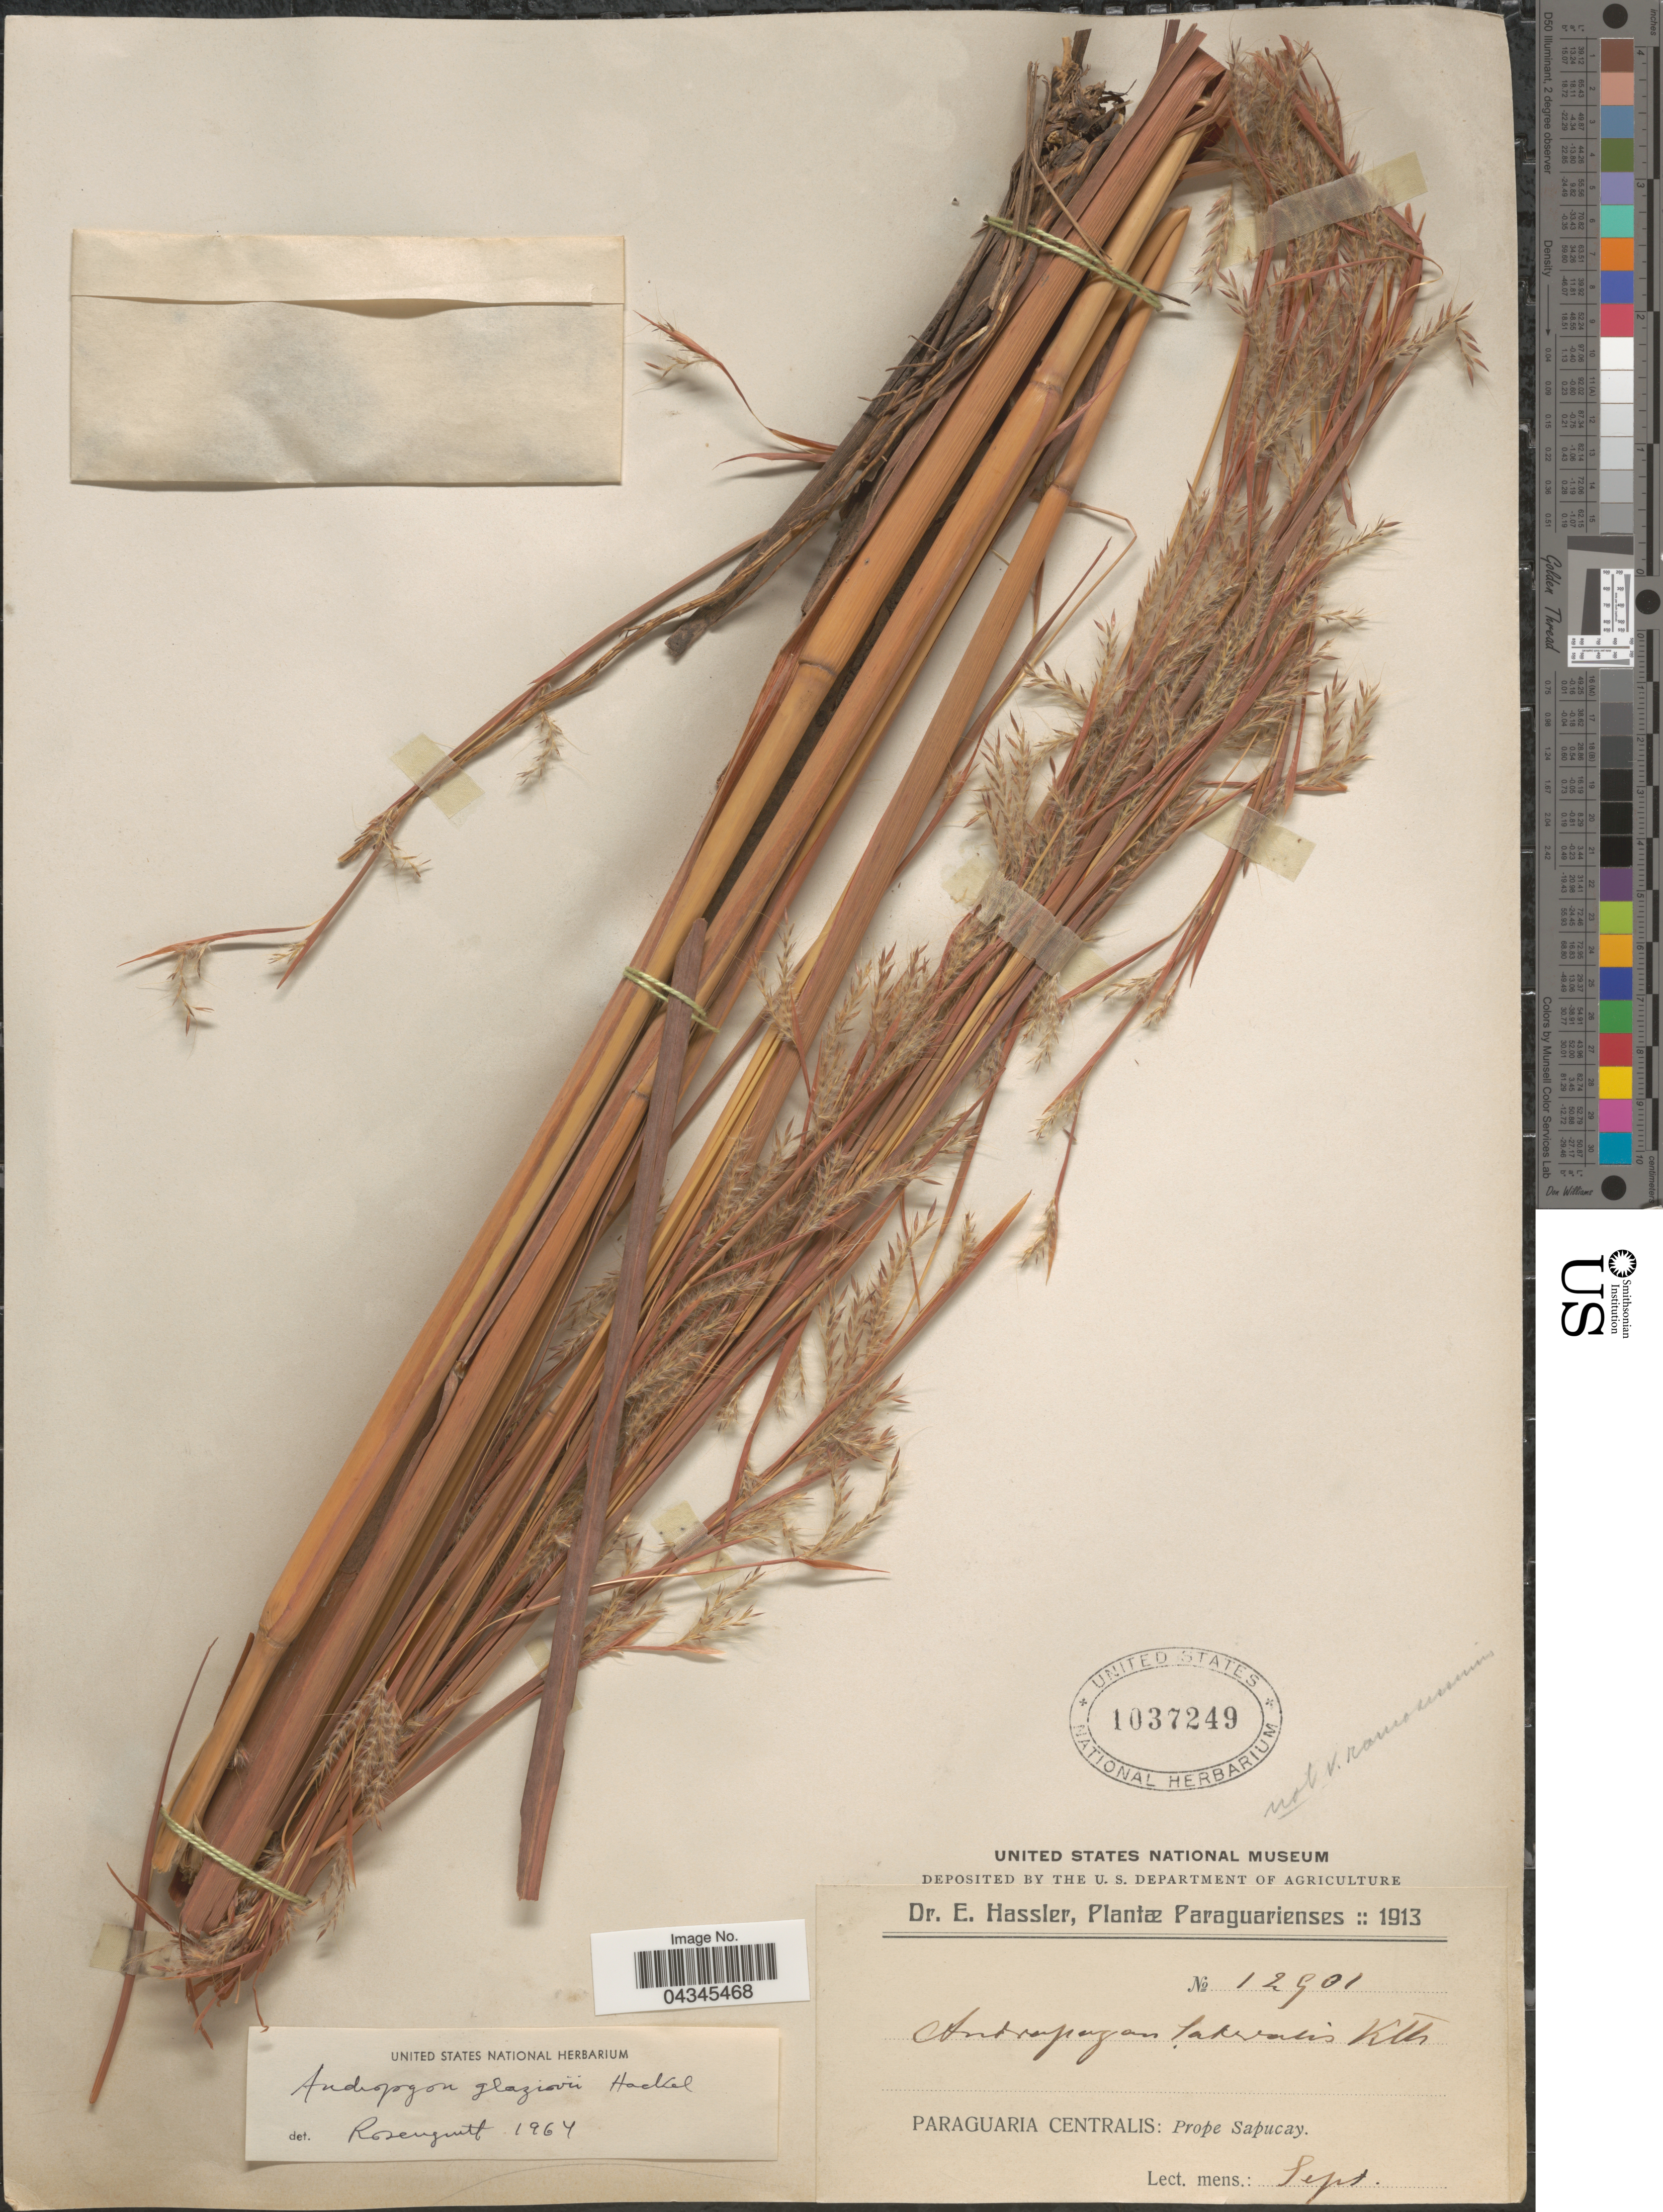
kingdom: Plantae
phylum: Tracheophyta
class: Liliopsida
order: Poales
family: Poaceae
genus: Andropogon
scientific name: Andropogon glaziovii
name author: Hack. in Mart.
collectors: E. Hassler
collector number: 12901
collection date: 1913-09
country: Paraguay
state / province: Central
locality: Paraguaria Centralis: Prope Sapucay.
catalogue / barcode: US 1037249